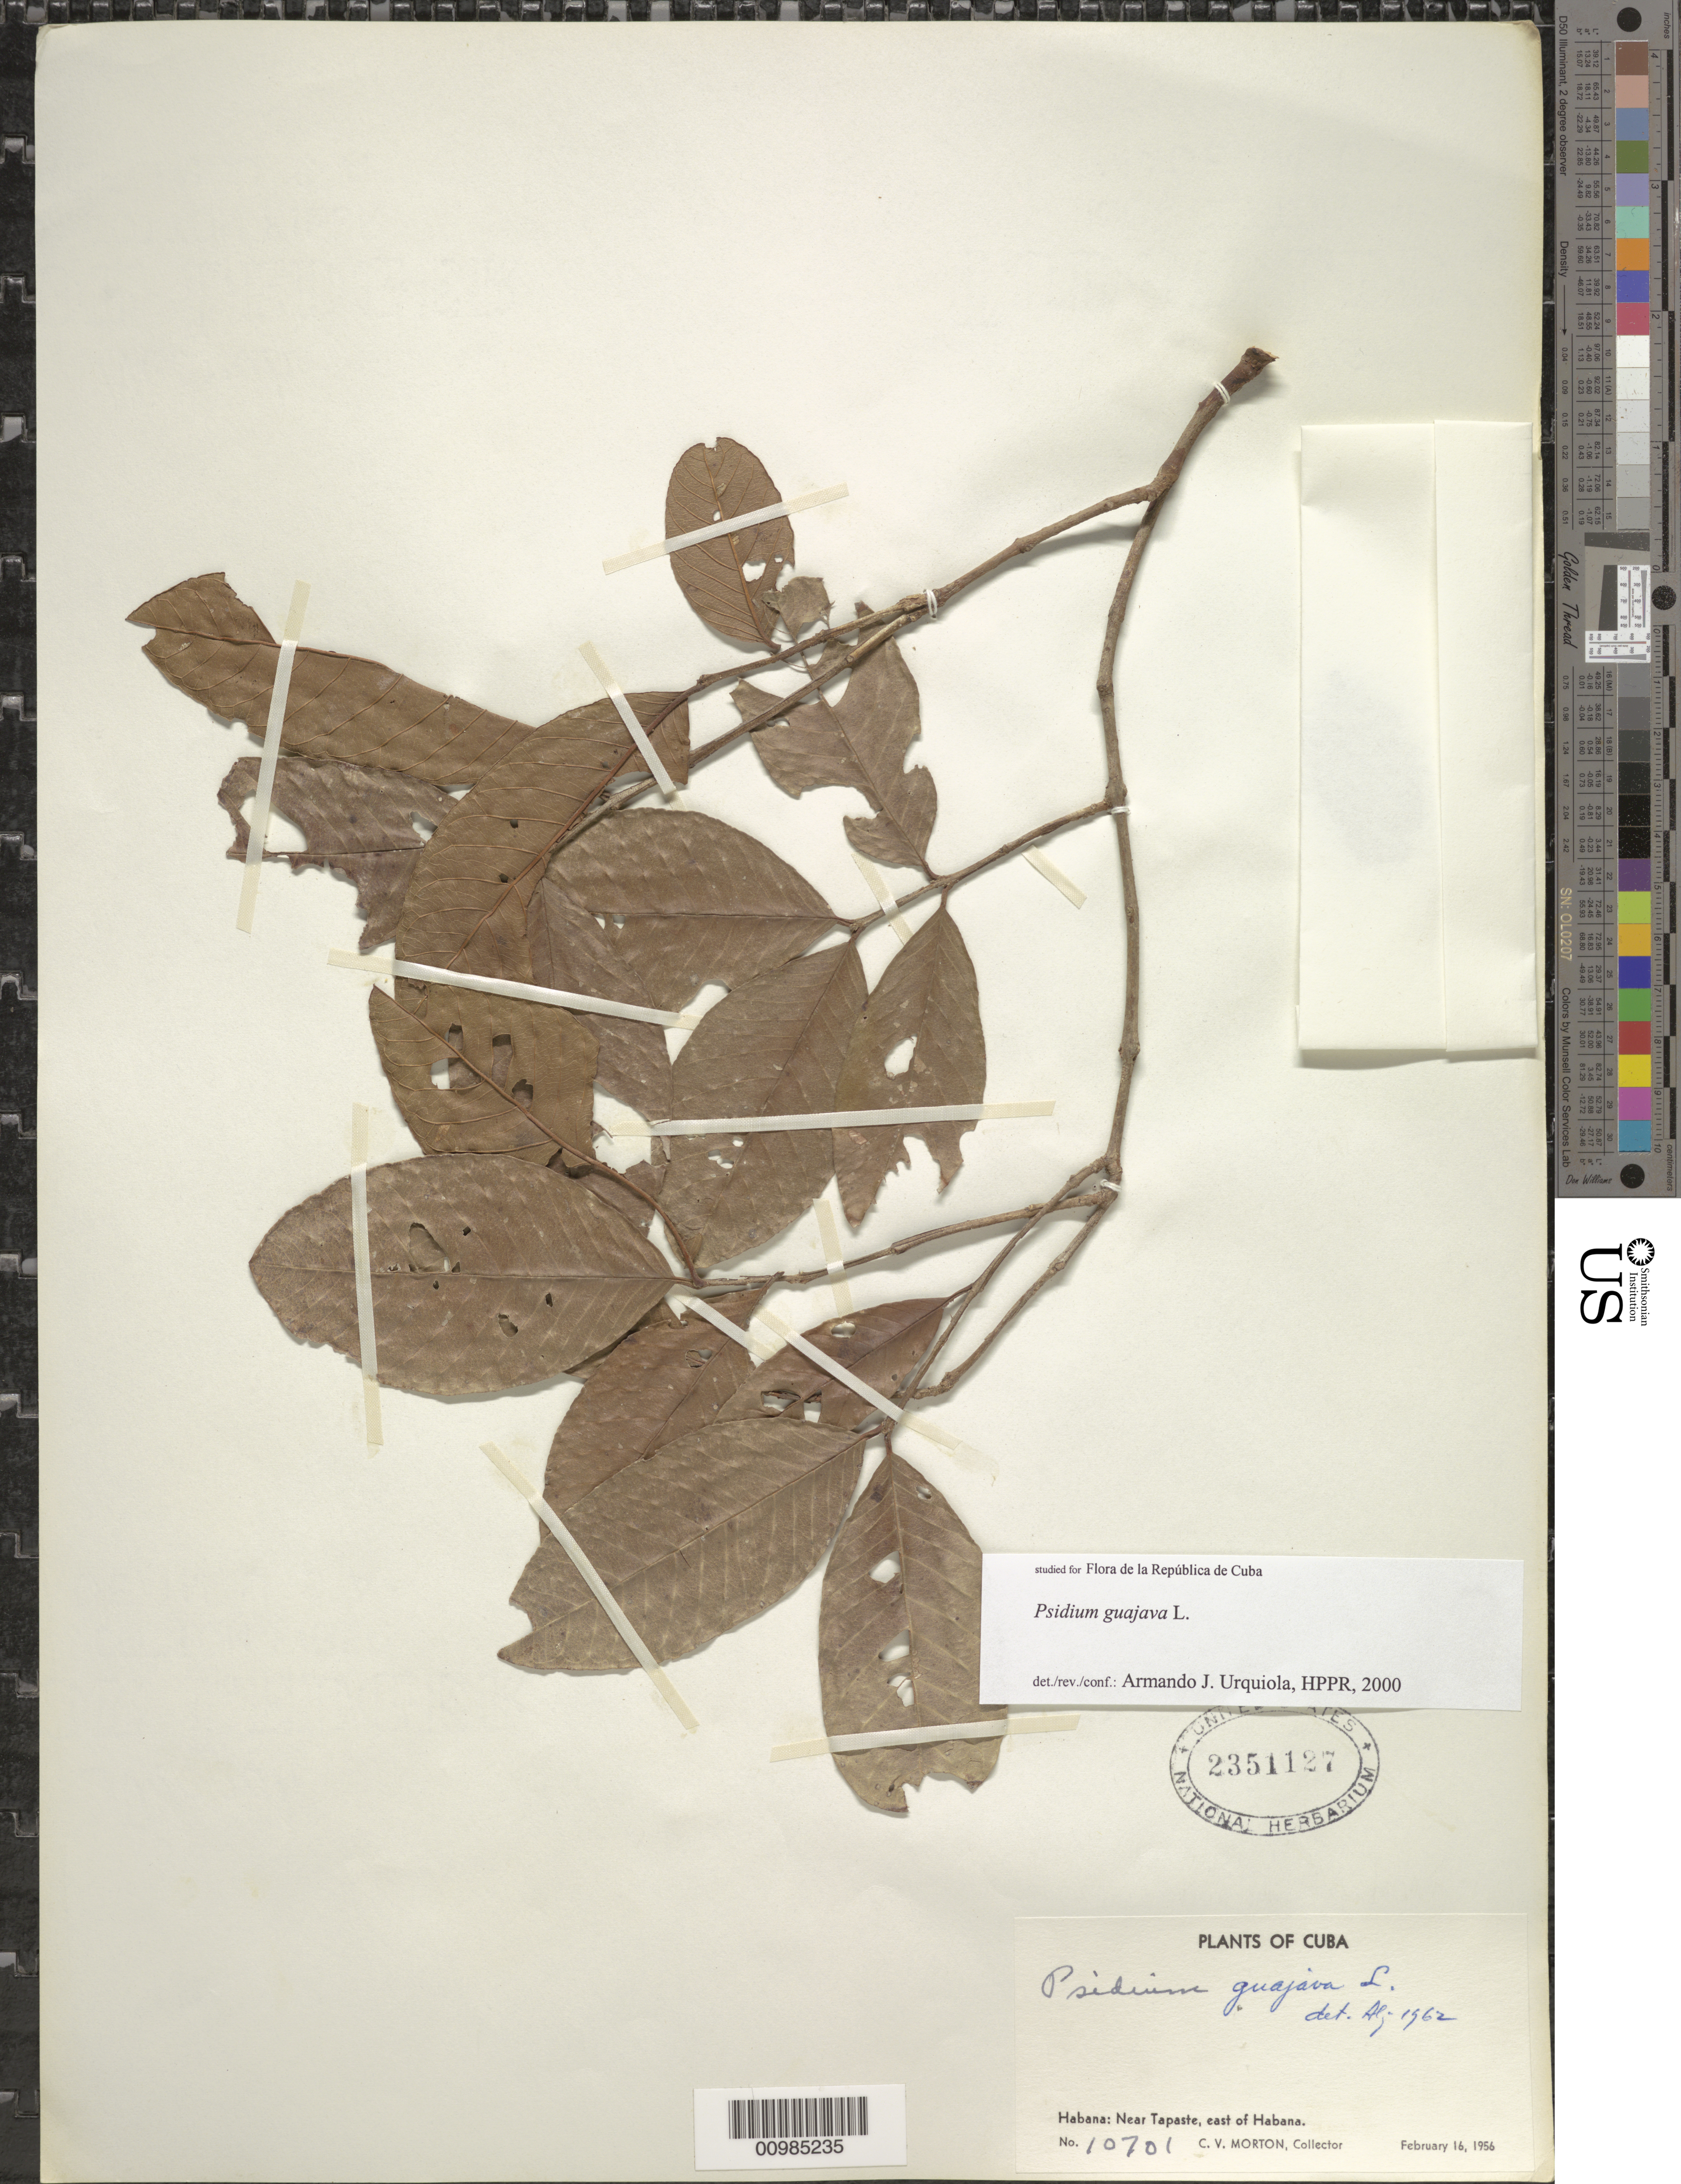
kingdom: Plantae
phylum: Tracheophyta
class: Magnoliopsida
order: Myrtales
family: Myrtaceae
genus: Psidium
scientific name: Psidium guajava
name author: L.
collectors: C. V. Morton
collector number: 10701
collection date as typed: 16 Feb 1956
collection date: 1956-02-16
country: Cuba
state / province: La Habana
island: Cuba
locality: Near Tapaste, E of Habana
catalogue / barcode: US 2351127